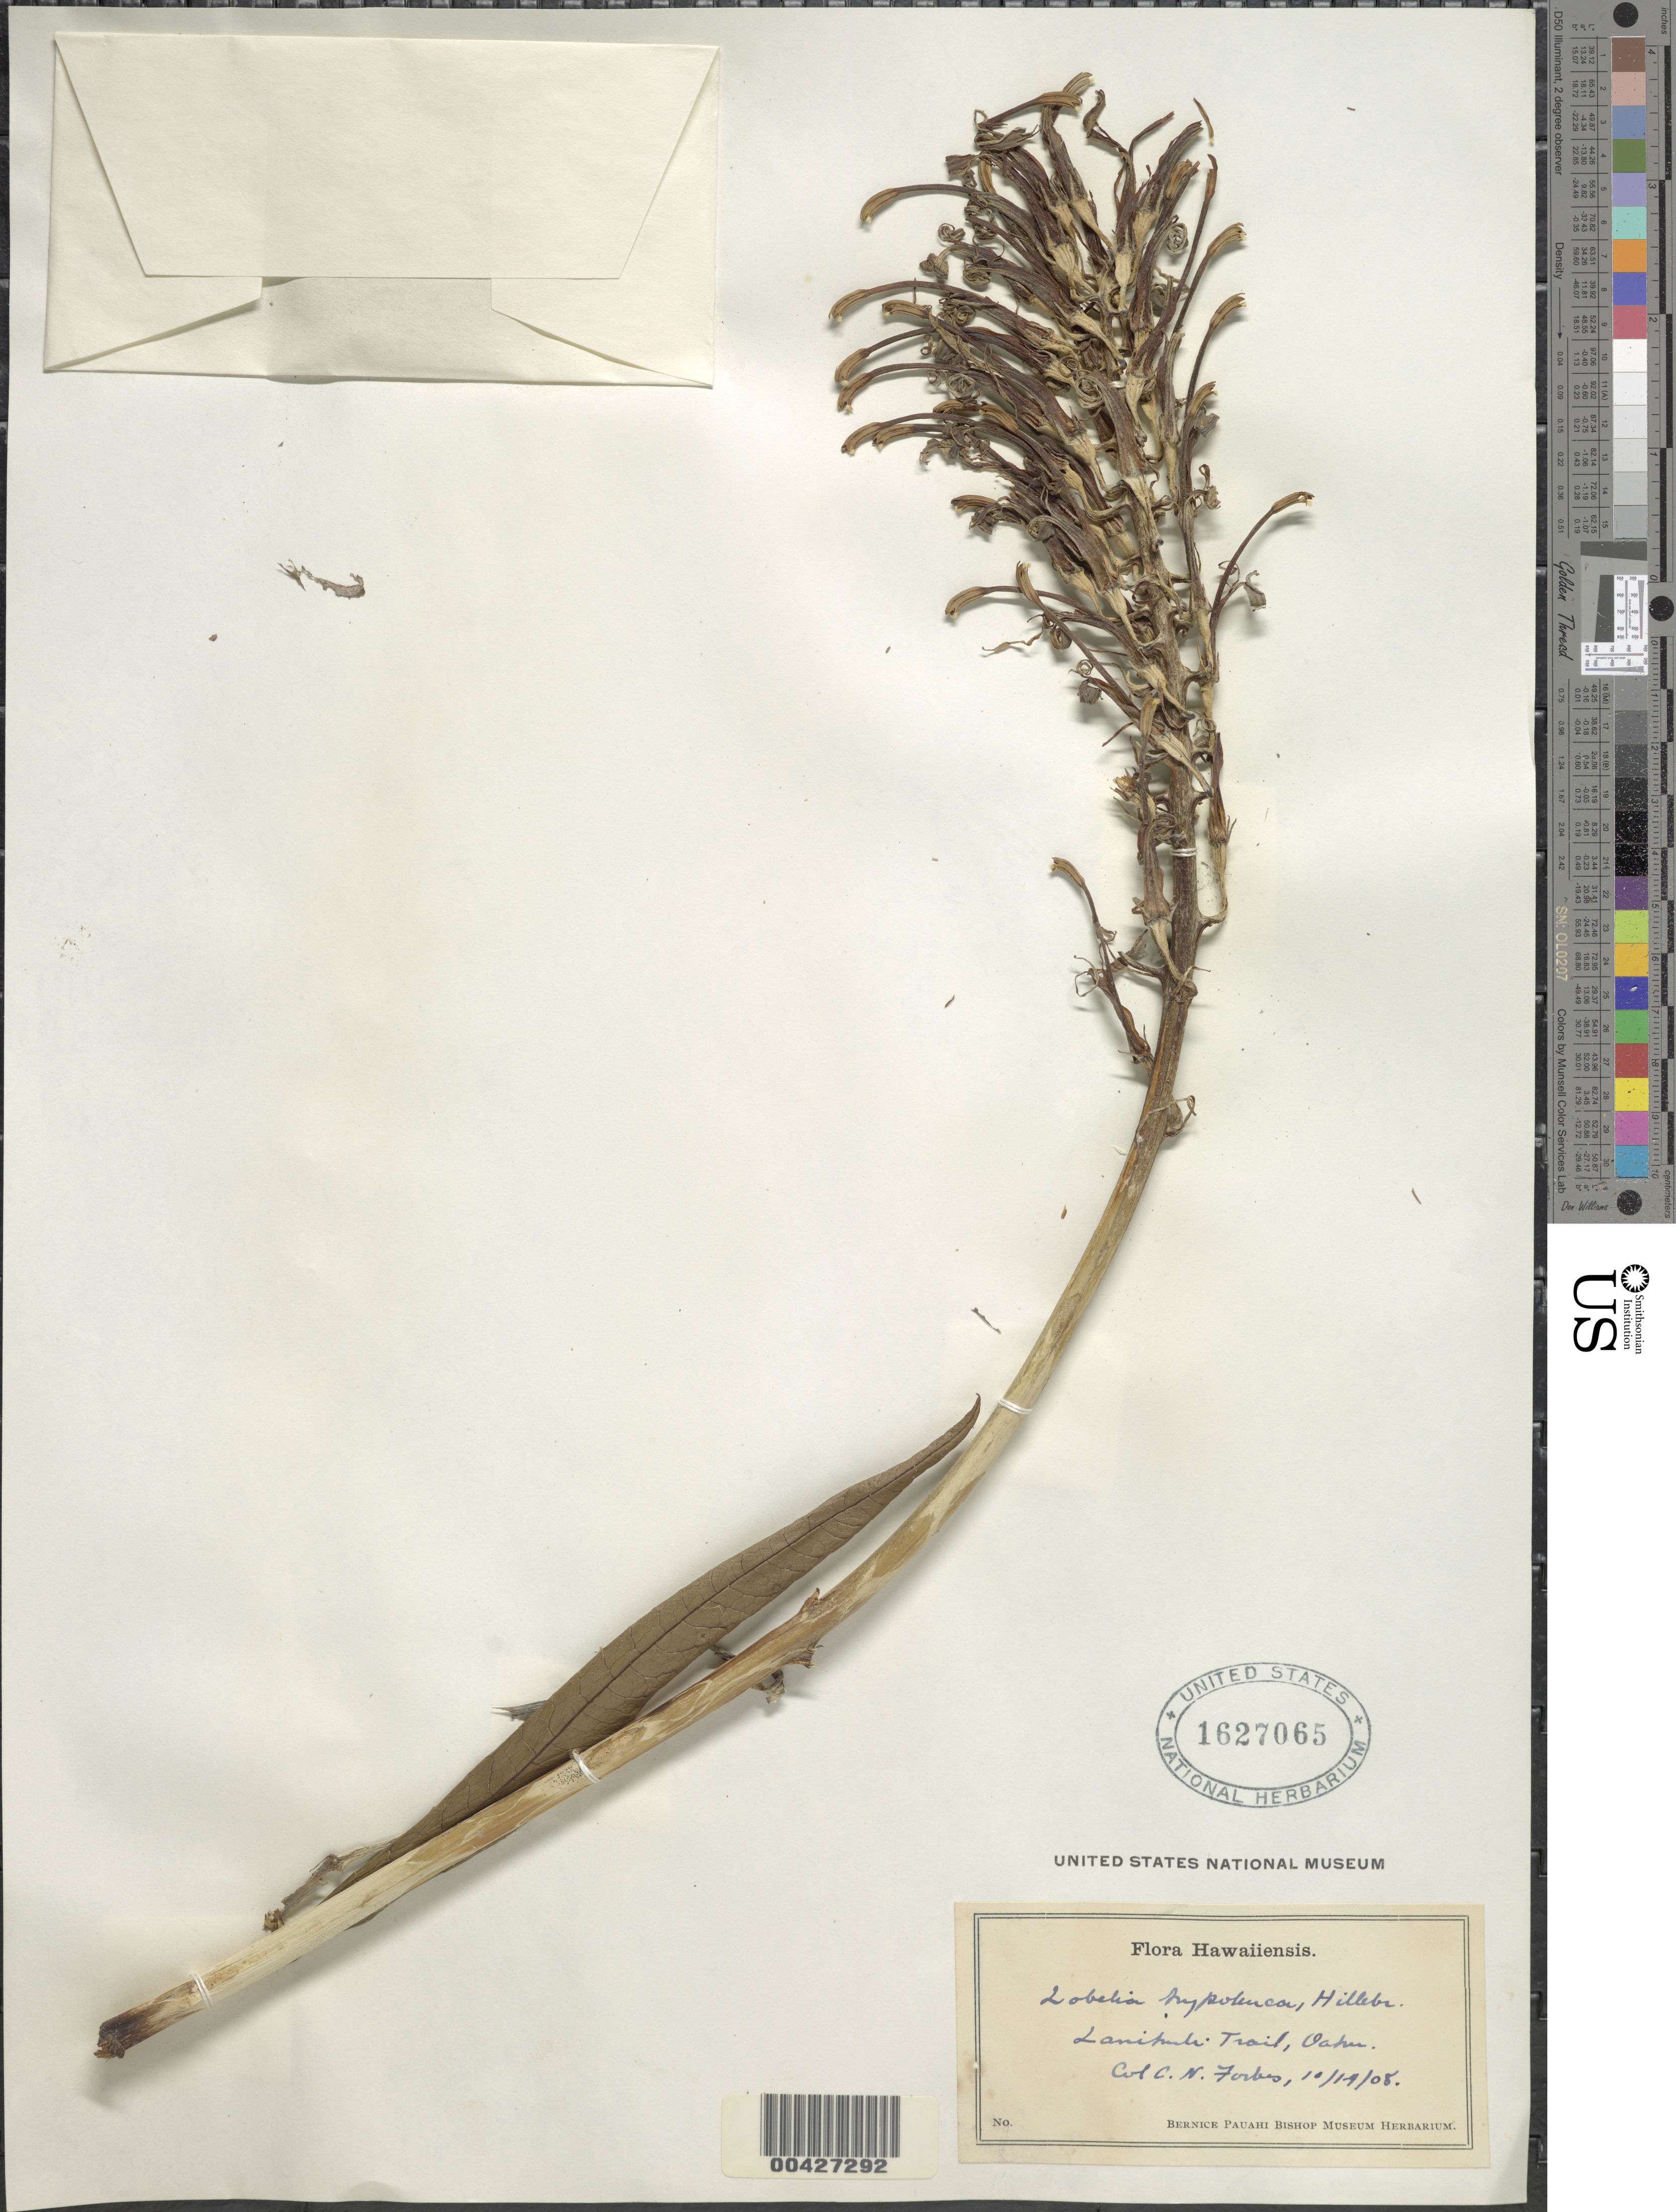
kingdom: Plantae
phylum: Tracheophyta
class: Magnoliopsida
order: Asterales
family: Campanulaceae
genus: Lobelia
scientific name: Lobelia hypoleuca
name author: Hillebr.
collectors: C. N. Forbes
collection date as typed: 14 Oct 1908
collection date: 1908-10-14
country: United States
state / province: Hawaii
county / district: Honolulu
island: Oahu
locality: Lanihuli Trail.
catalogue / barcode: US 1627065